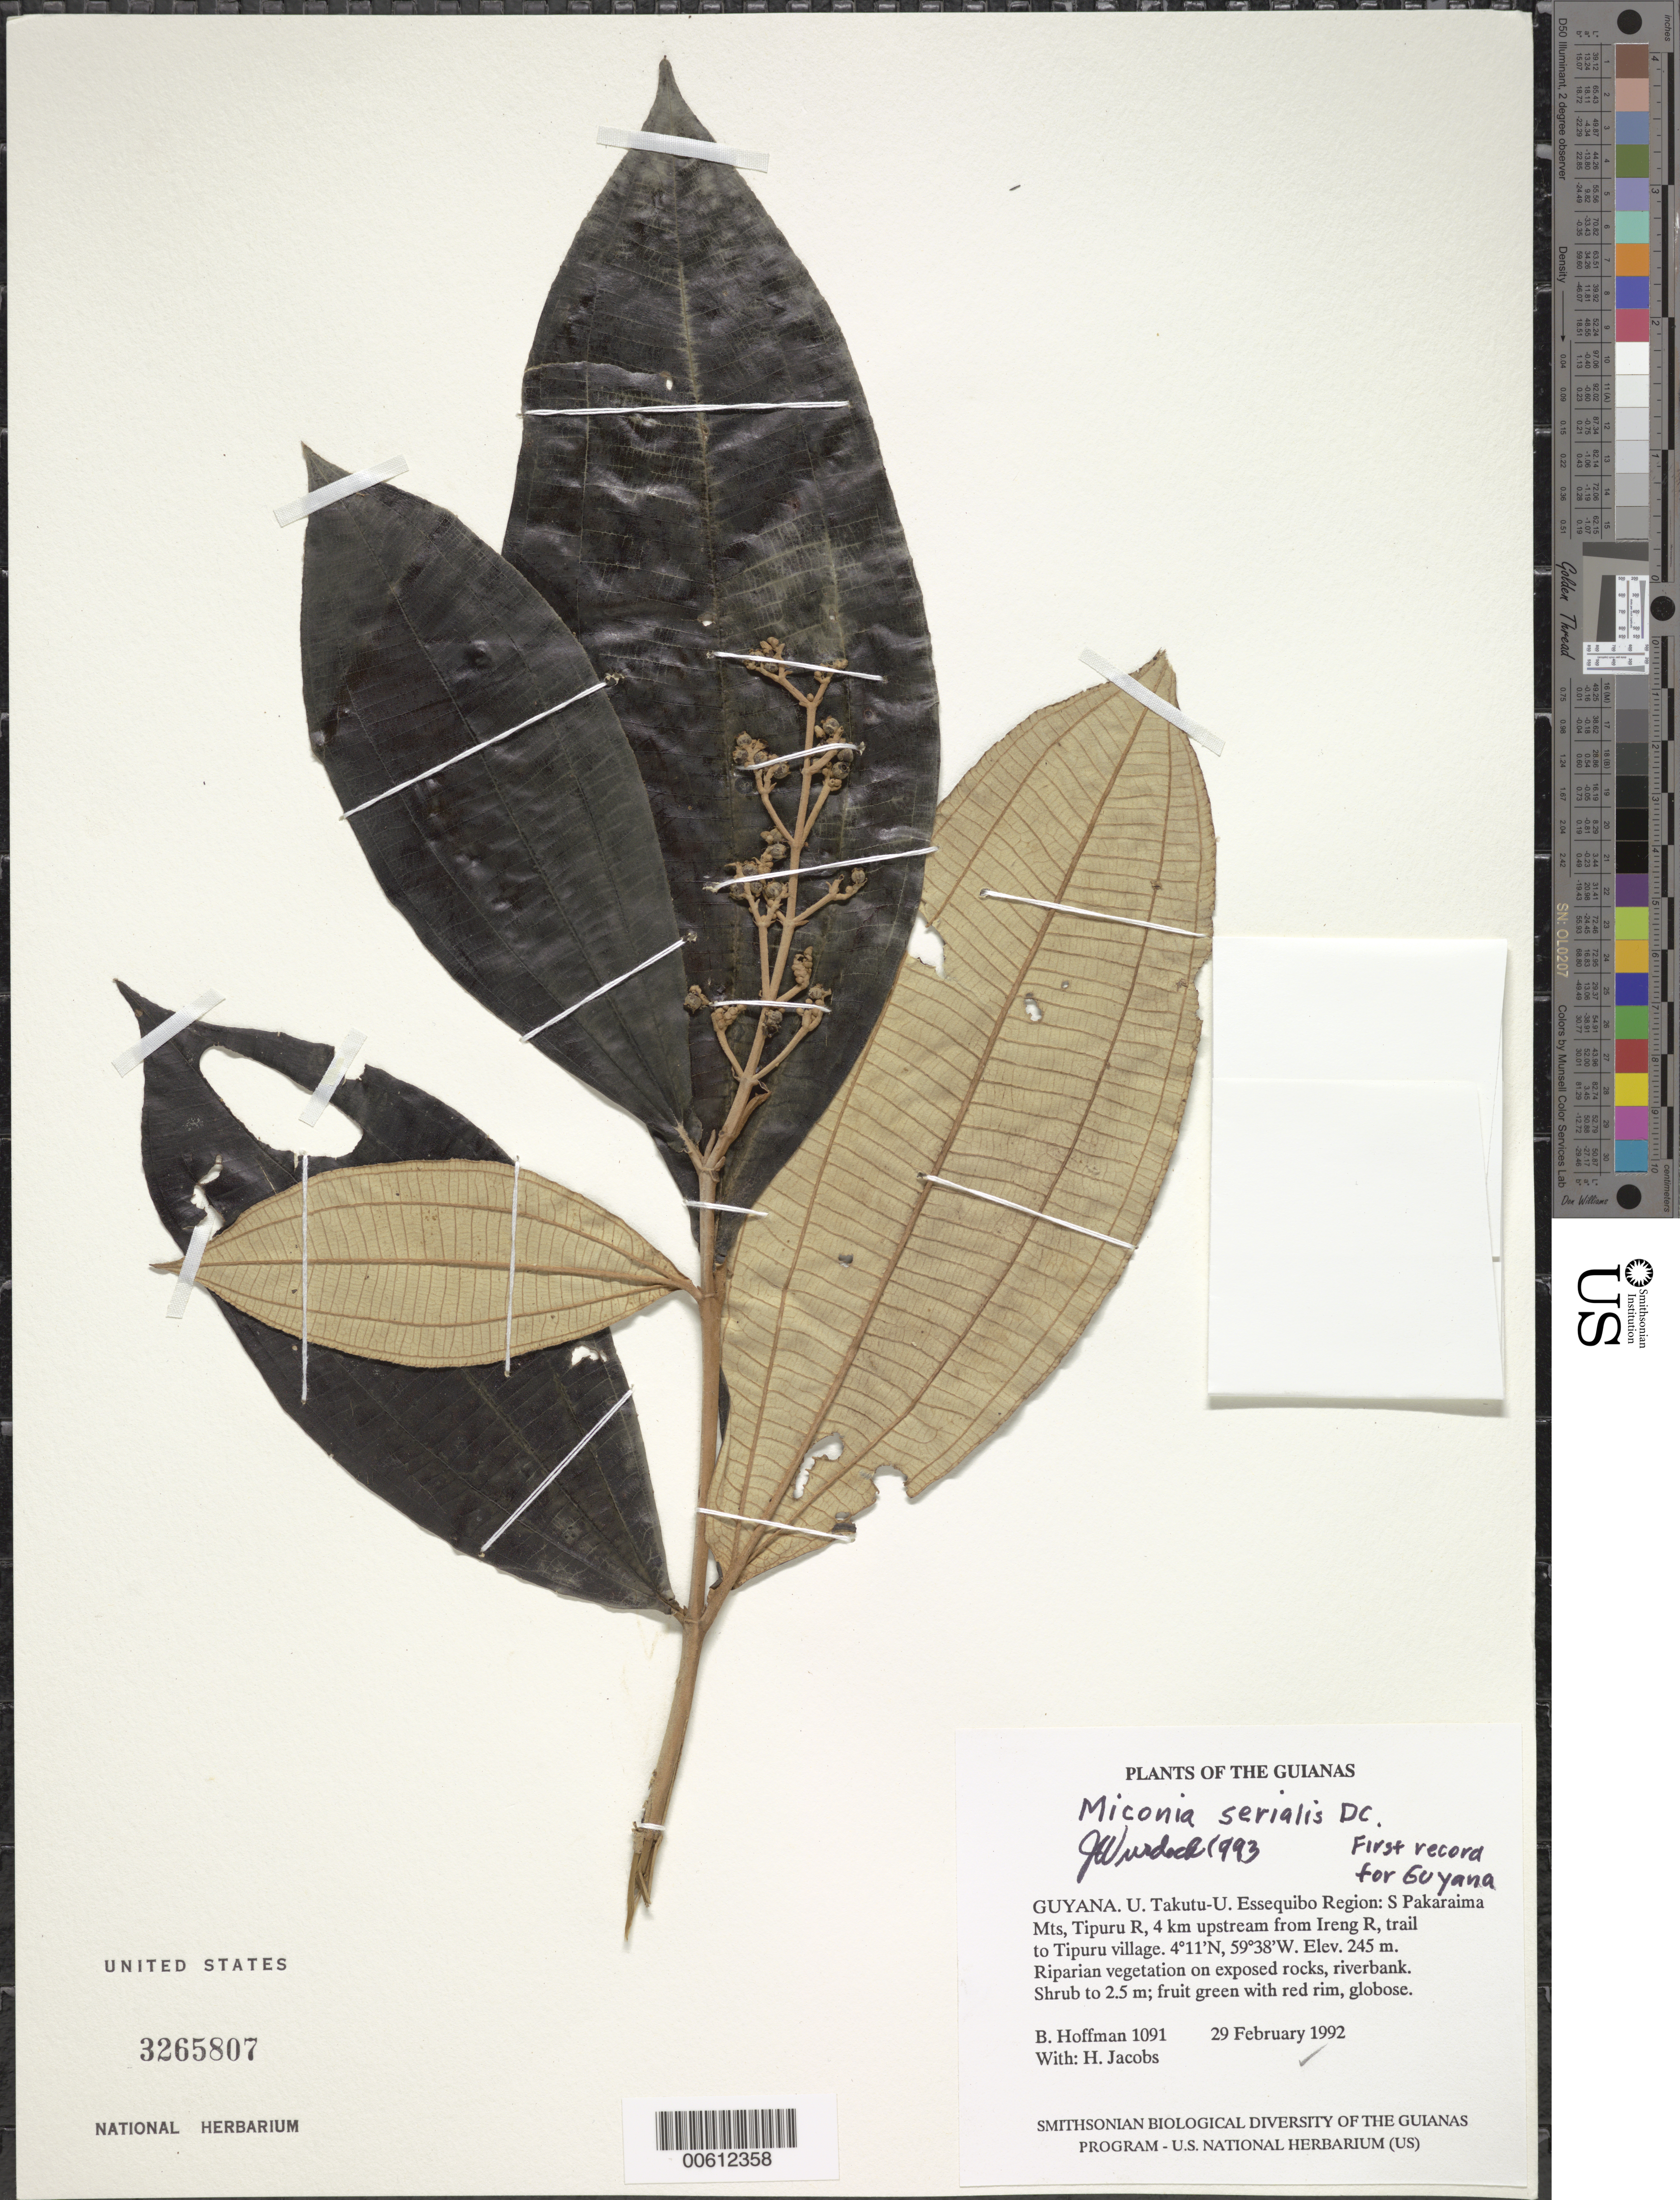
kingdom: Plantae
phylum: Tracheophyta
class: Magnoliopsida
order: Myrtales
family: Melastomataceae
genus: Miconia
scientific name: Miconia serialis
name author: DC.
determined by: Wurdack, John J., (US), US (UNITED STATES)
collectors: B. Hoffman & H. Jacobs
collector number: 1091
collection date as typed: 29 February 1992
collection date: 1992-02-29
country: Guyana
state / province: U. Takutu-U. Essequibo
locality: S Pakaraima Mts, Tipuru River, 4 km upstream from Ireng R., trail to Tipuru Village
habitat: Riparian vegetation on exposed rocks, riverbank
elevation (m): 245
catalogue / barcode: US 3265807